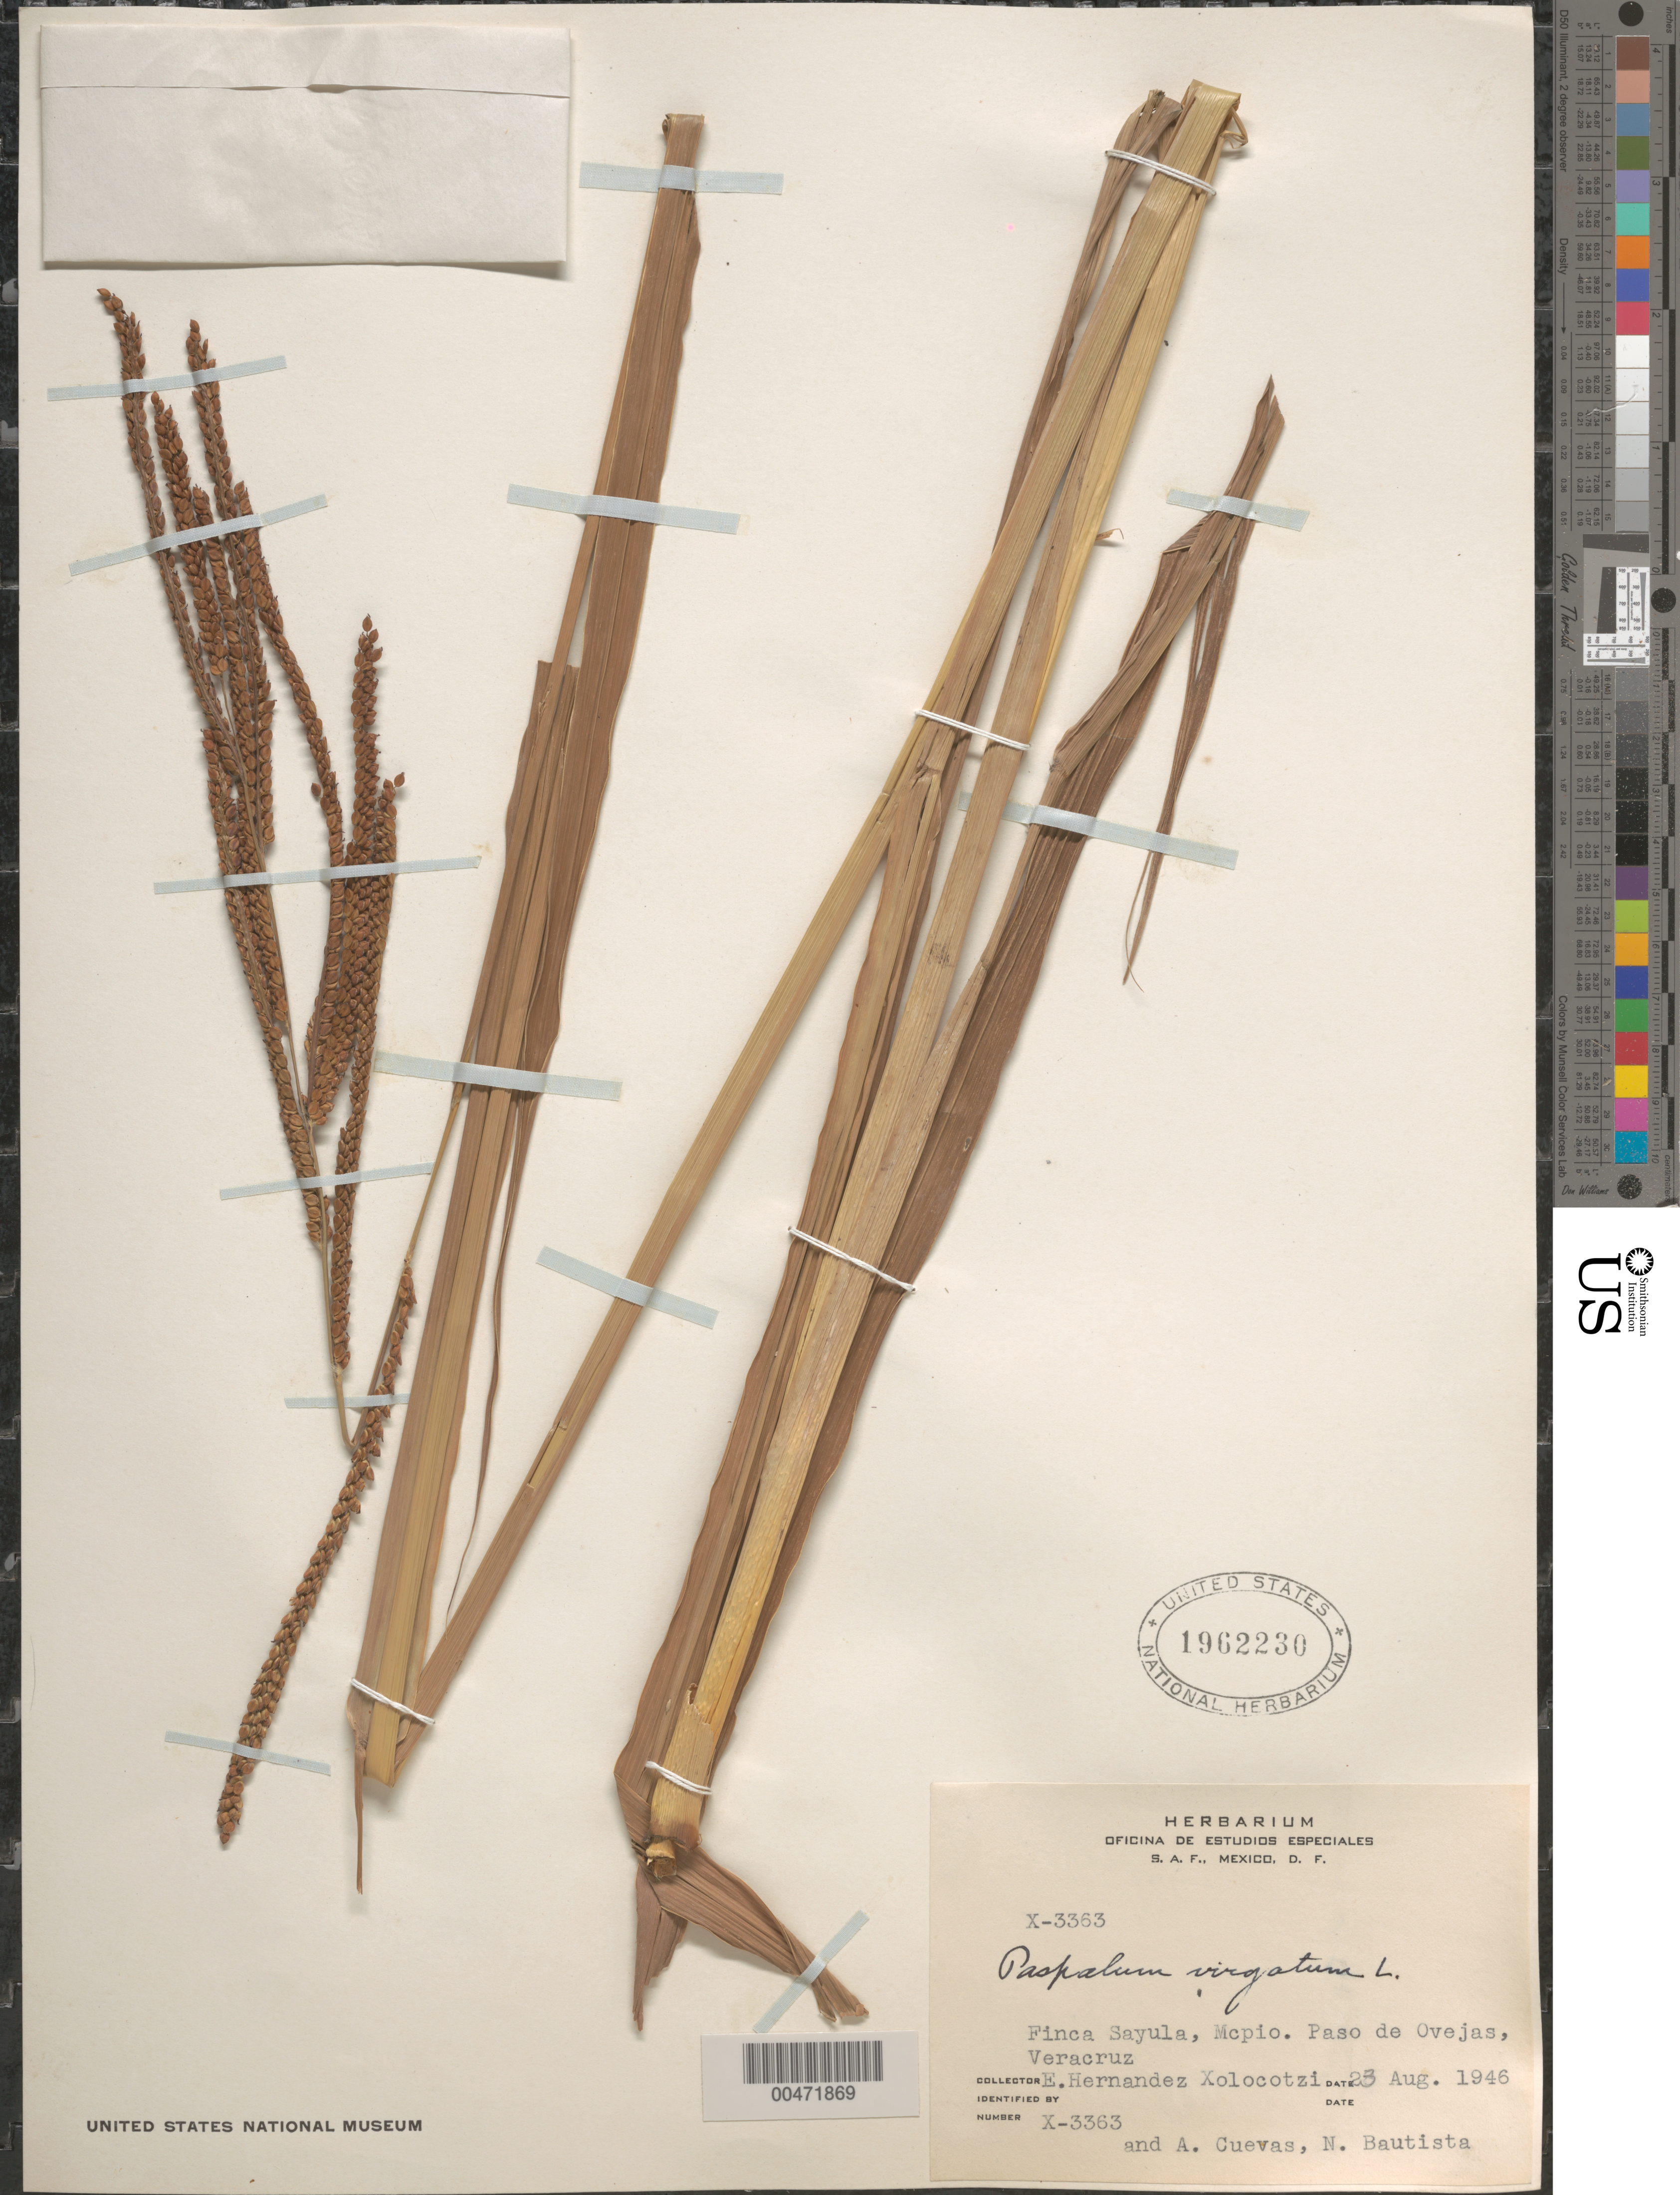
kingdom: Plantae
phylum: Tracheophyta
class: Liliopsida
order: Poales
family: Poaceae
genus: Paspalum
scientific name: Paspalum virgatum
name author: L.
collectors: E. I. Hernández-X., A. Cuevas & N. Bautista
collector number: X-3363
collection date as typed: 23 Aug 1946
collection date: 1946-08-23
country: Mexico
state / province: Veracruz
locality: Finca Sayula, Mun Paso de Ovejas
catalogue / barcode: US 1962230